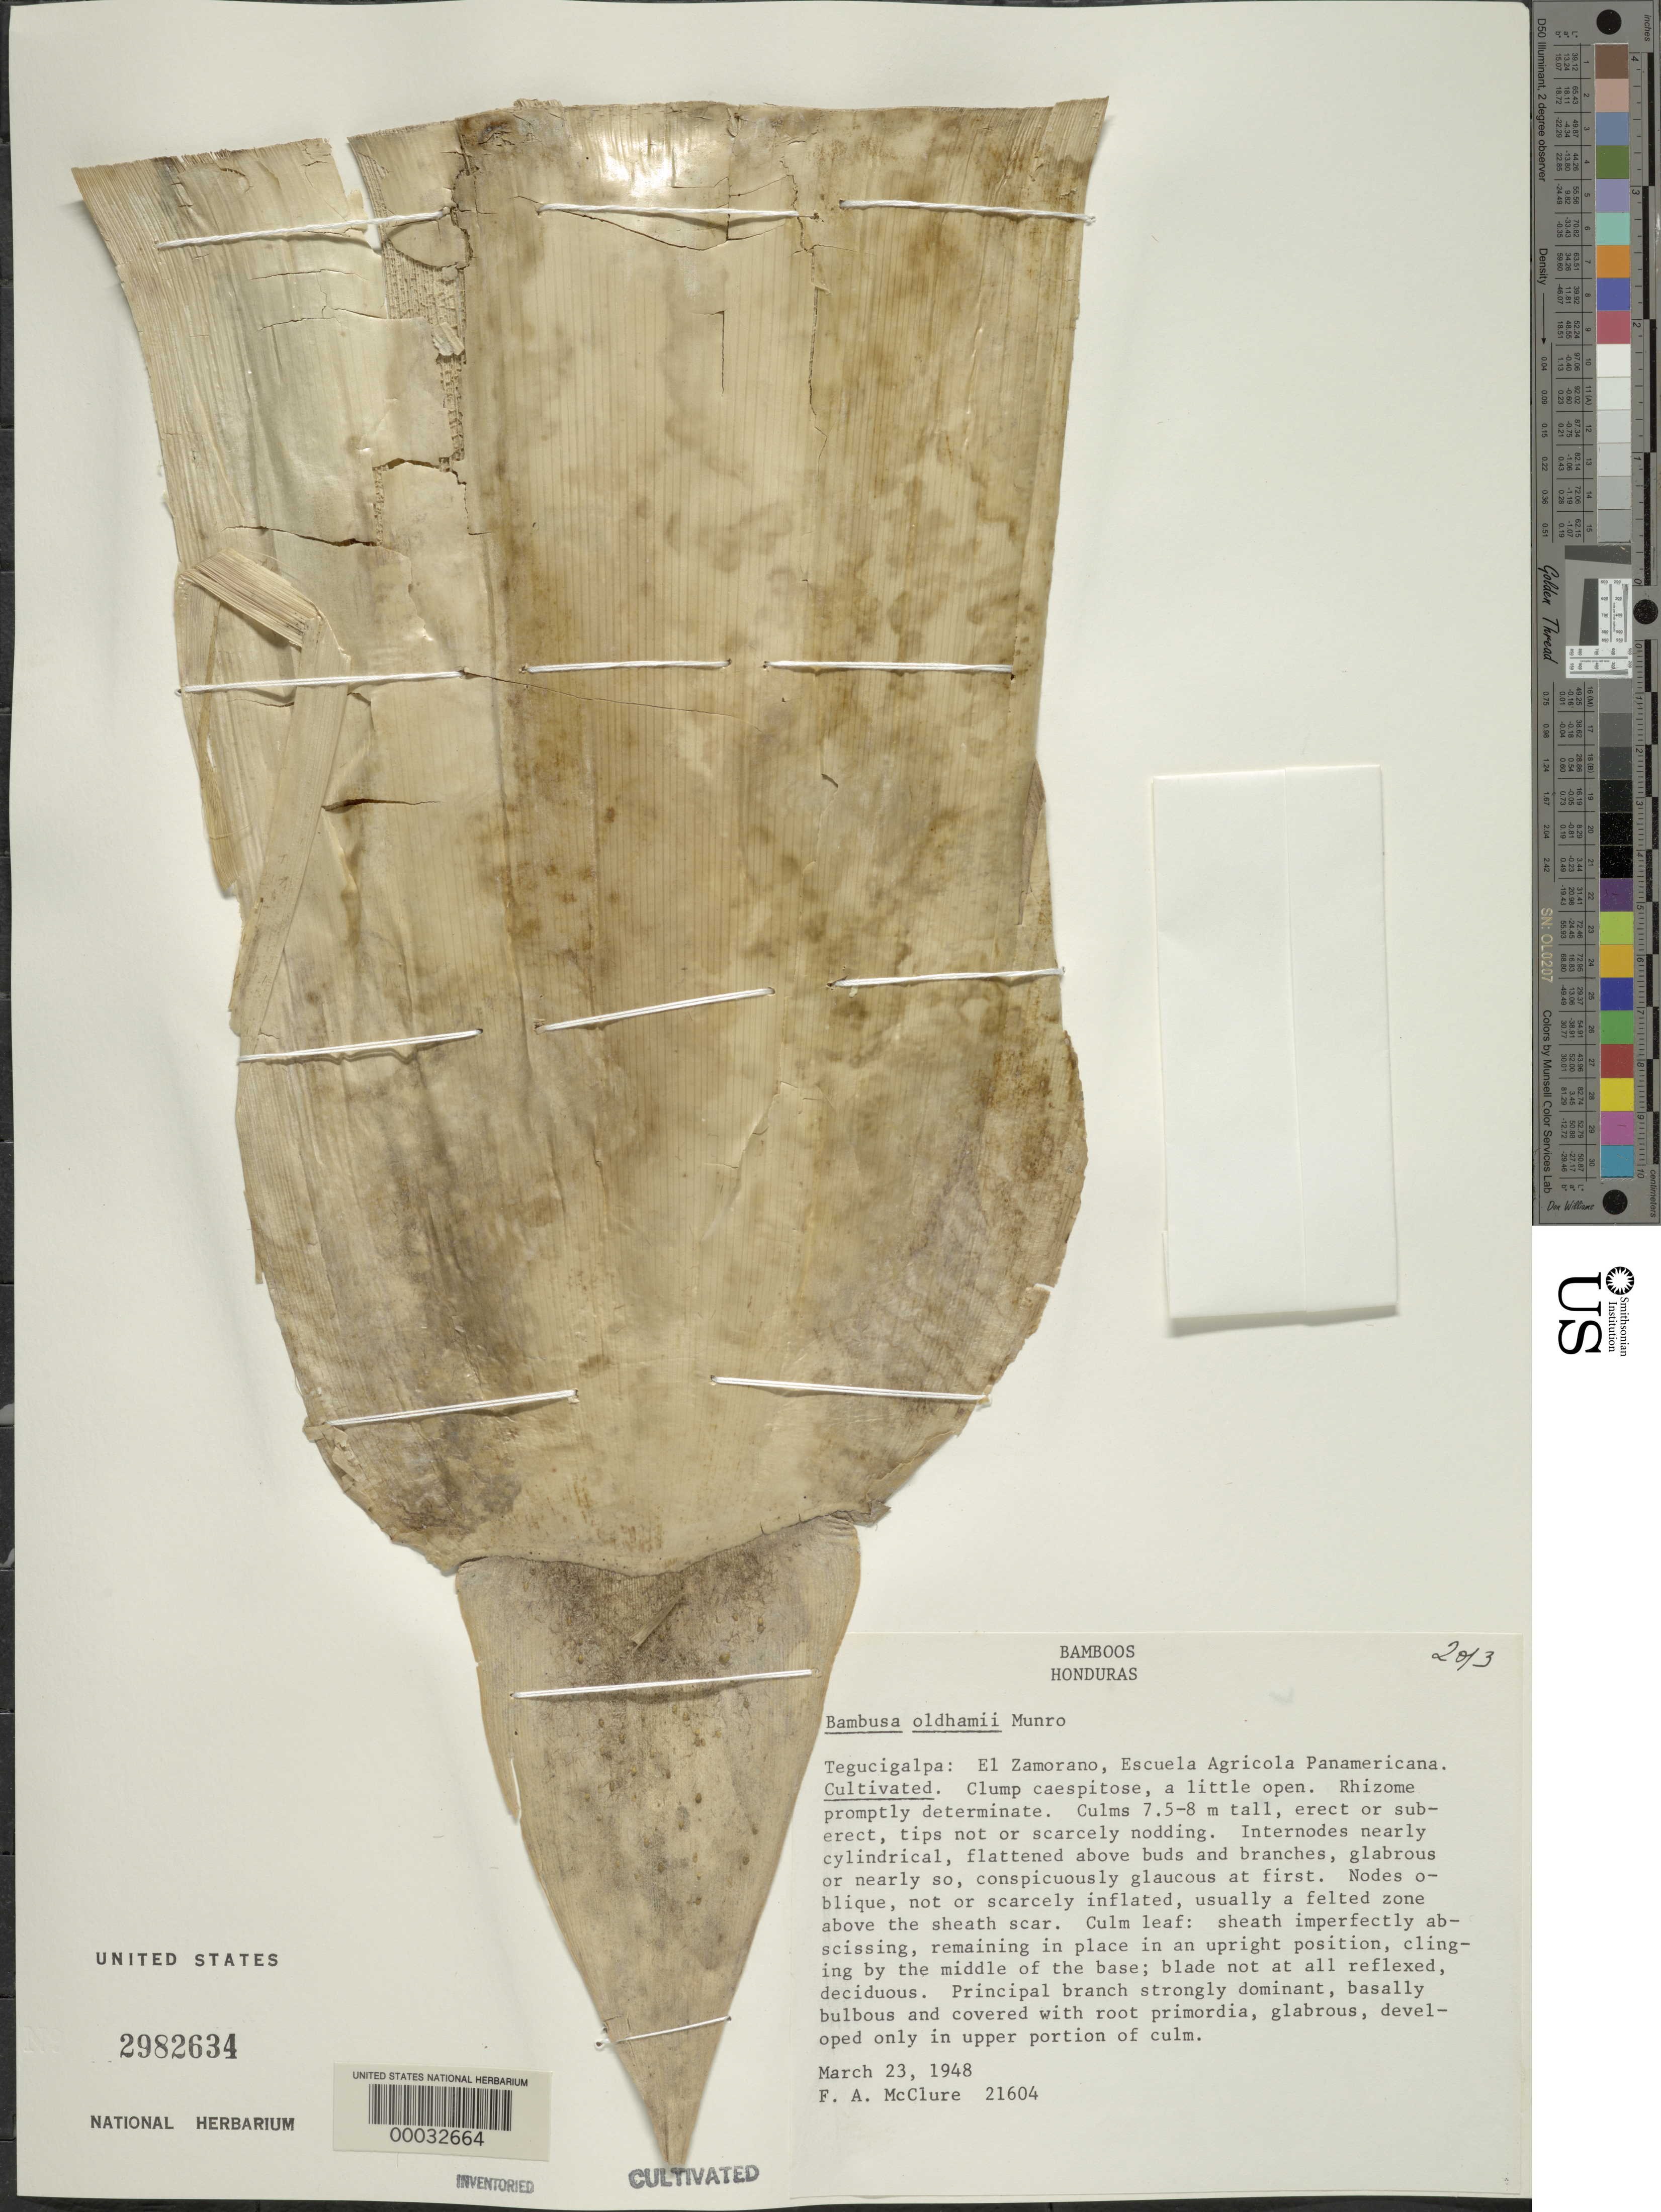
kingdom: Plantae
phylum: Tracheophyta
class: Liliopsida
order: Poales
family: Poaceae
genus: Bambusa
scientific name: Bambusa oldhamii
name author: Munro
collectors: F. A. McClure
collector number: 21604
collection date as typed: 23 Mar 1948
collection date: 1948-03-23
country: Honduras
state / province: Fco. Morazán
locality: El Zamorano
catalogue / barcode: US 2982634